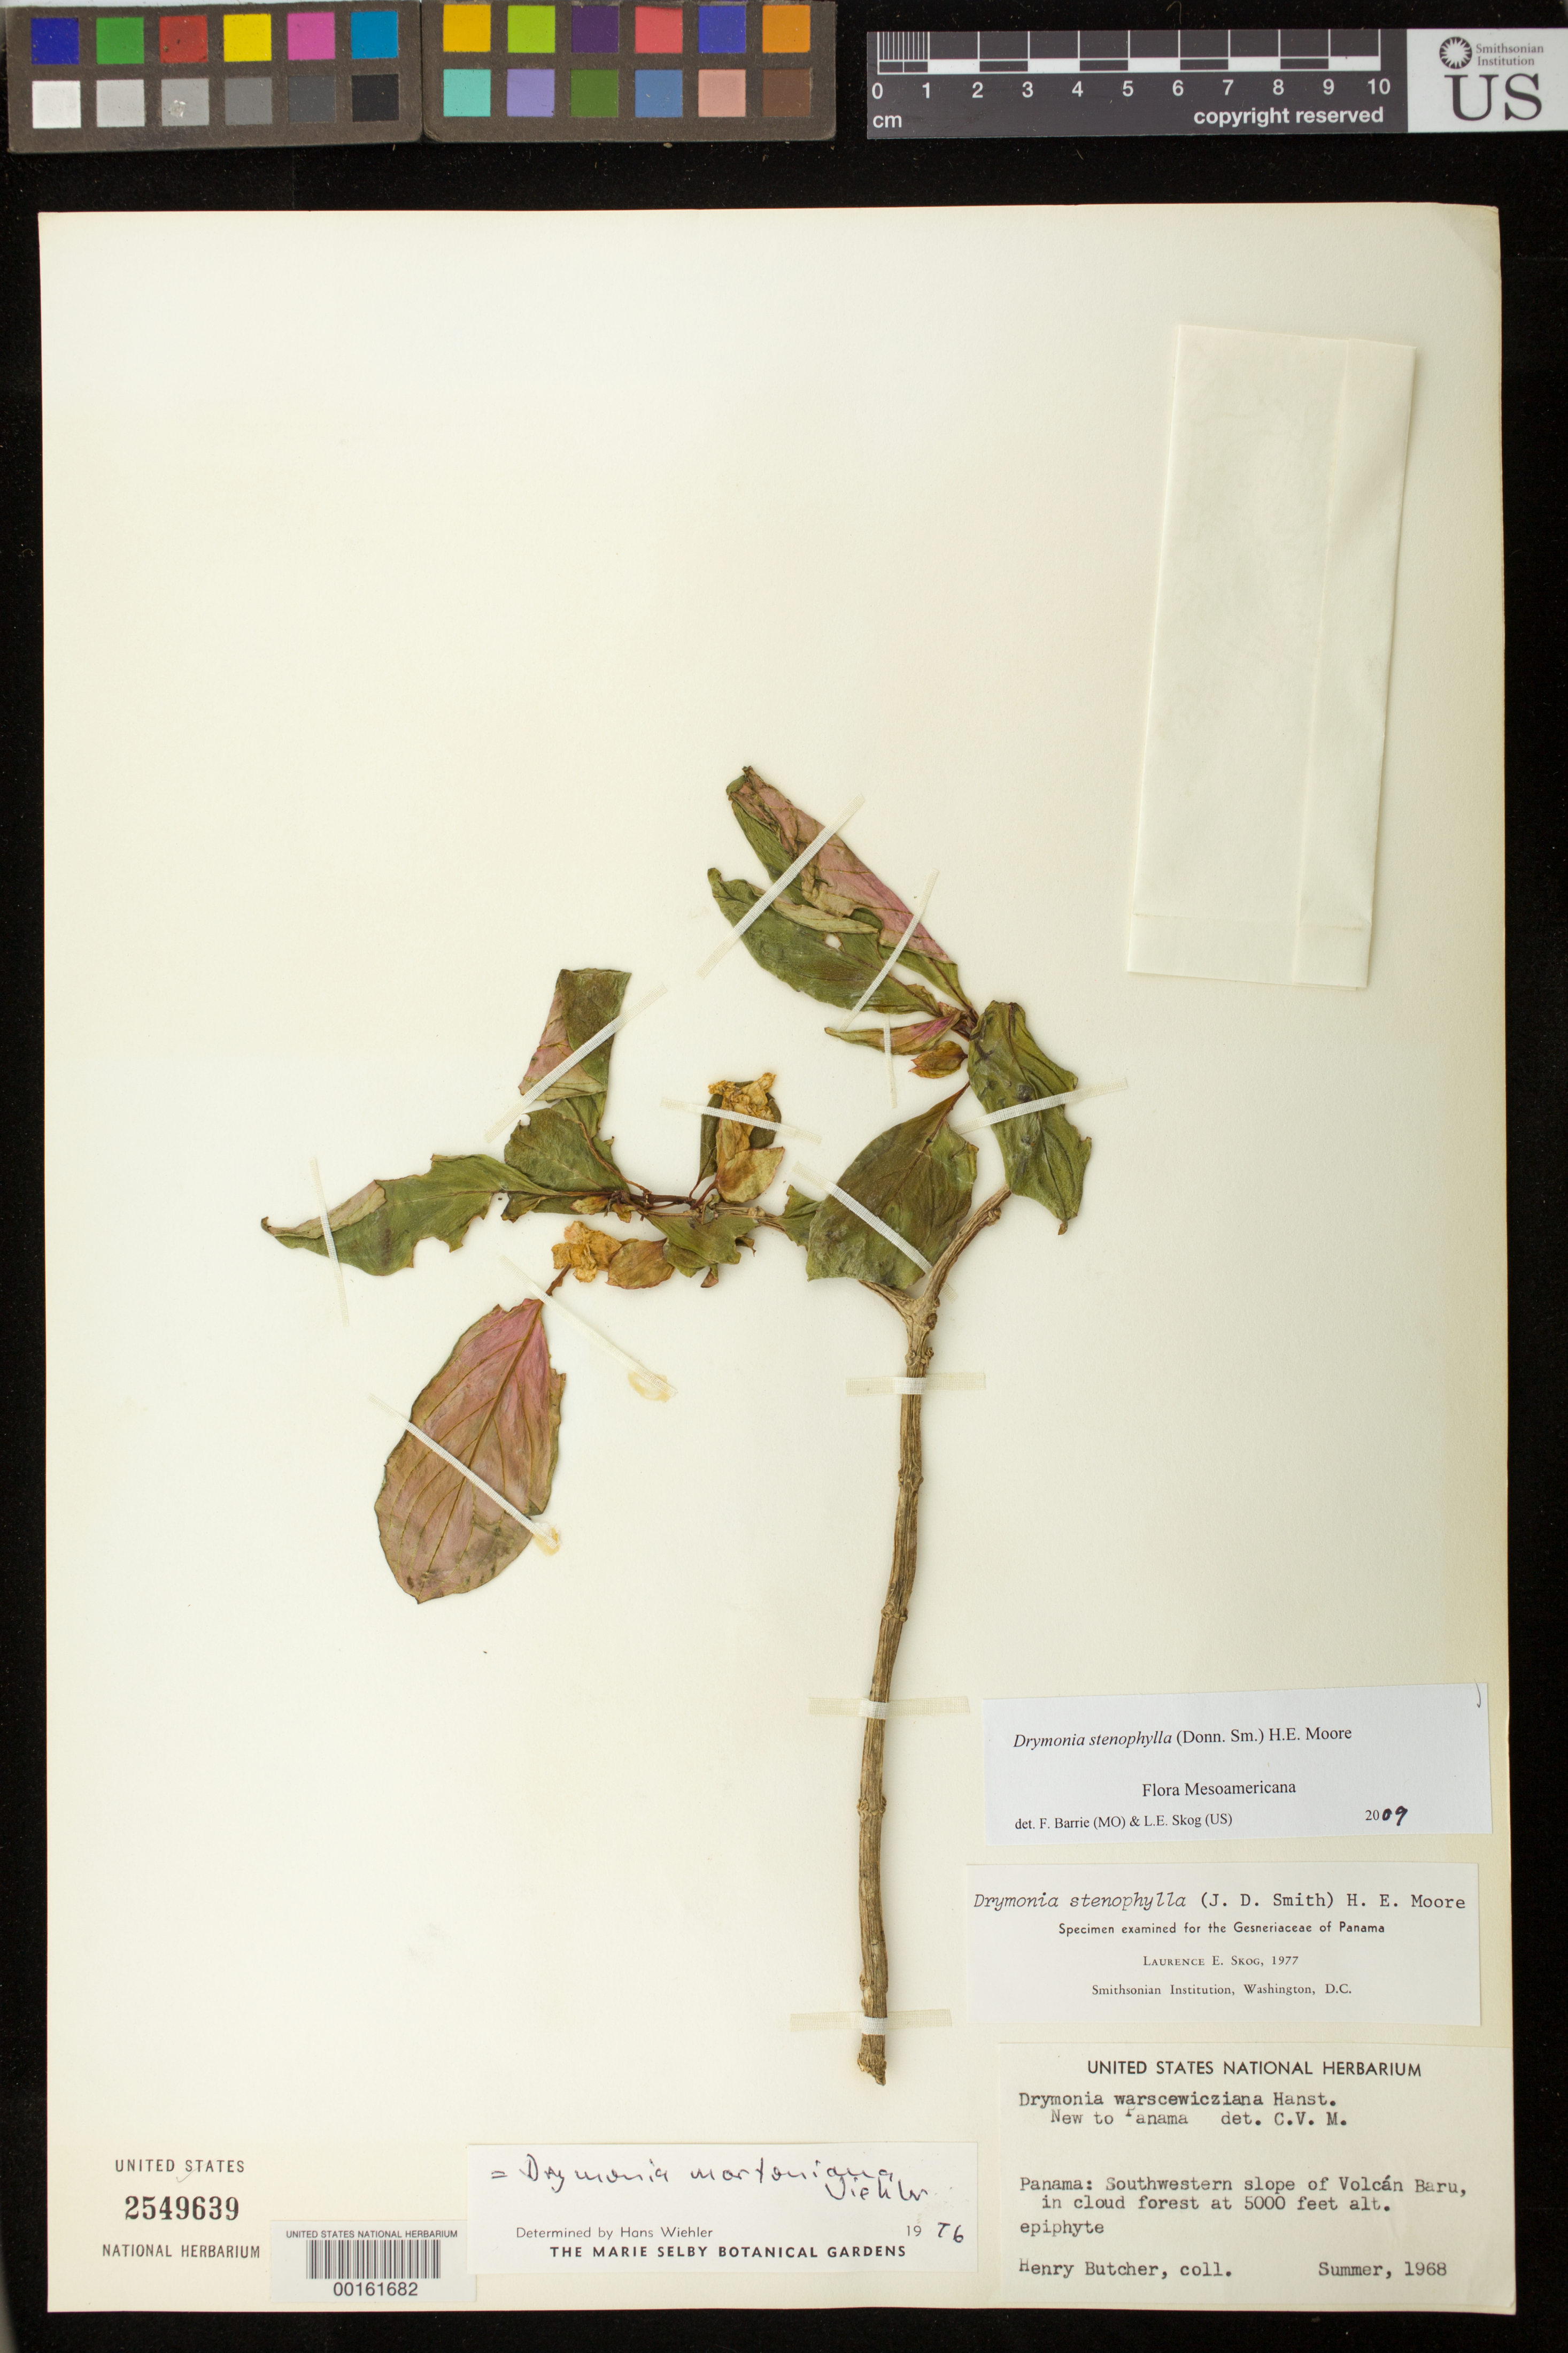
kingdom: Plantae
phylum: Tracheophyta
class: Magnoliopsida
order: Lamiales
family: Gesneriaceae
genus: Drymonia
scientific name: Drymonia stenophylla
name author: (Donn. Sm.) H.E. Moore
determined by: Barrie, F. R.; Skog, Laurence E.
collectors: H. Butcher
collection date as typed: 1968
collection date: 1968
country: Panama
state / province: Chiriquí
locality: Southwestern slope of Volcán Baru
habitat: In cloud forest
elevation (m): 1524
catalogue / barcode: US 2549639